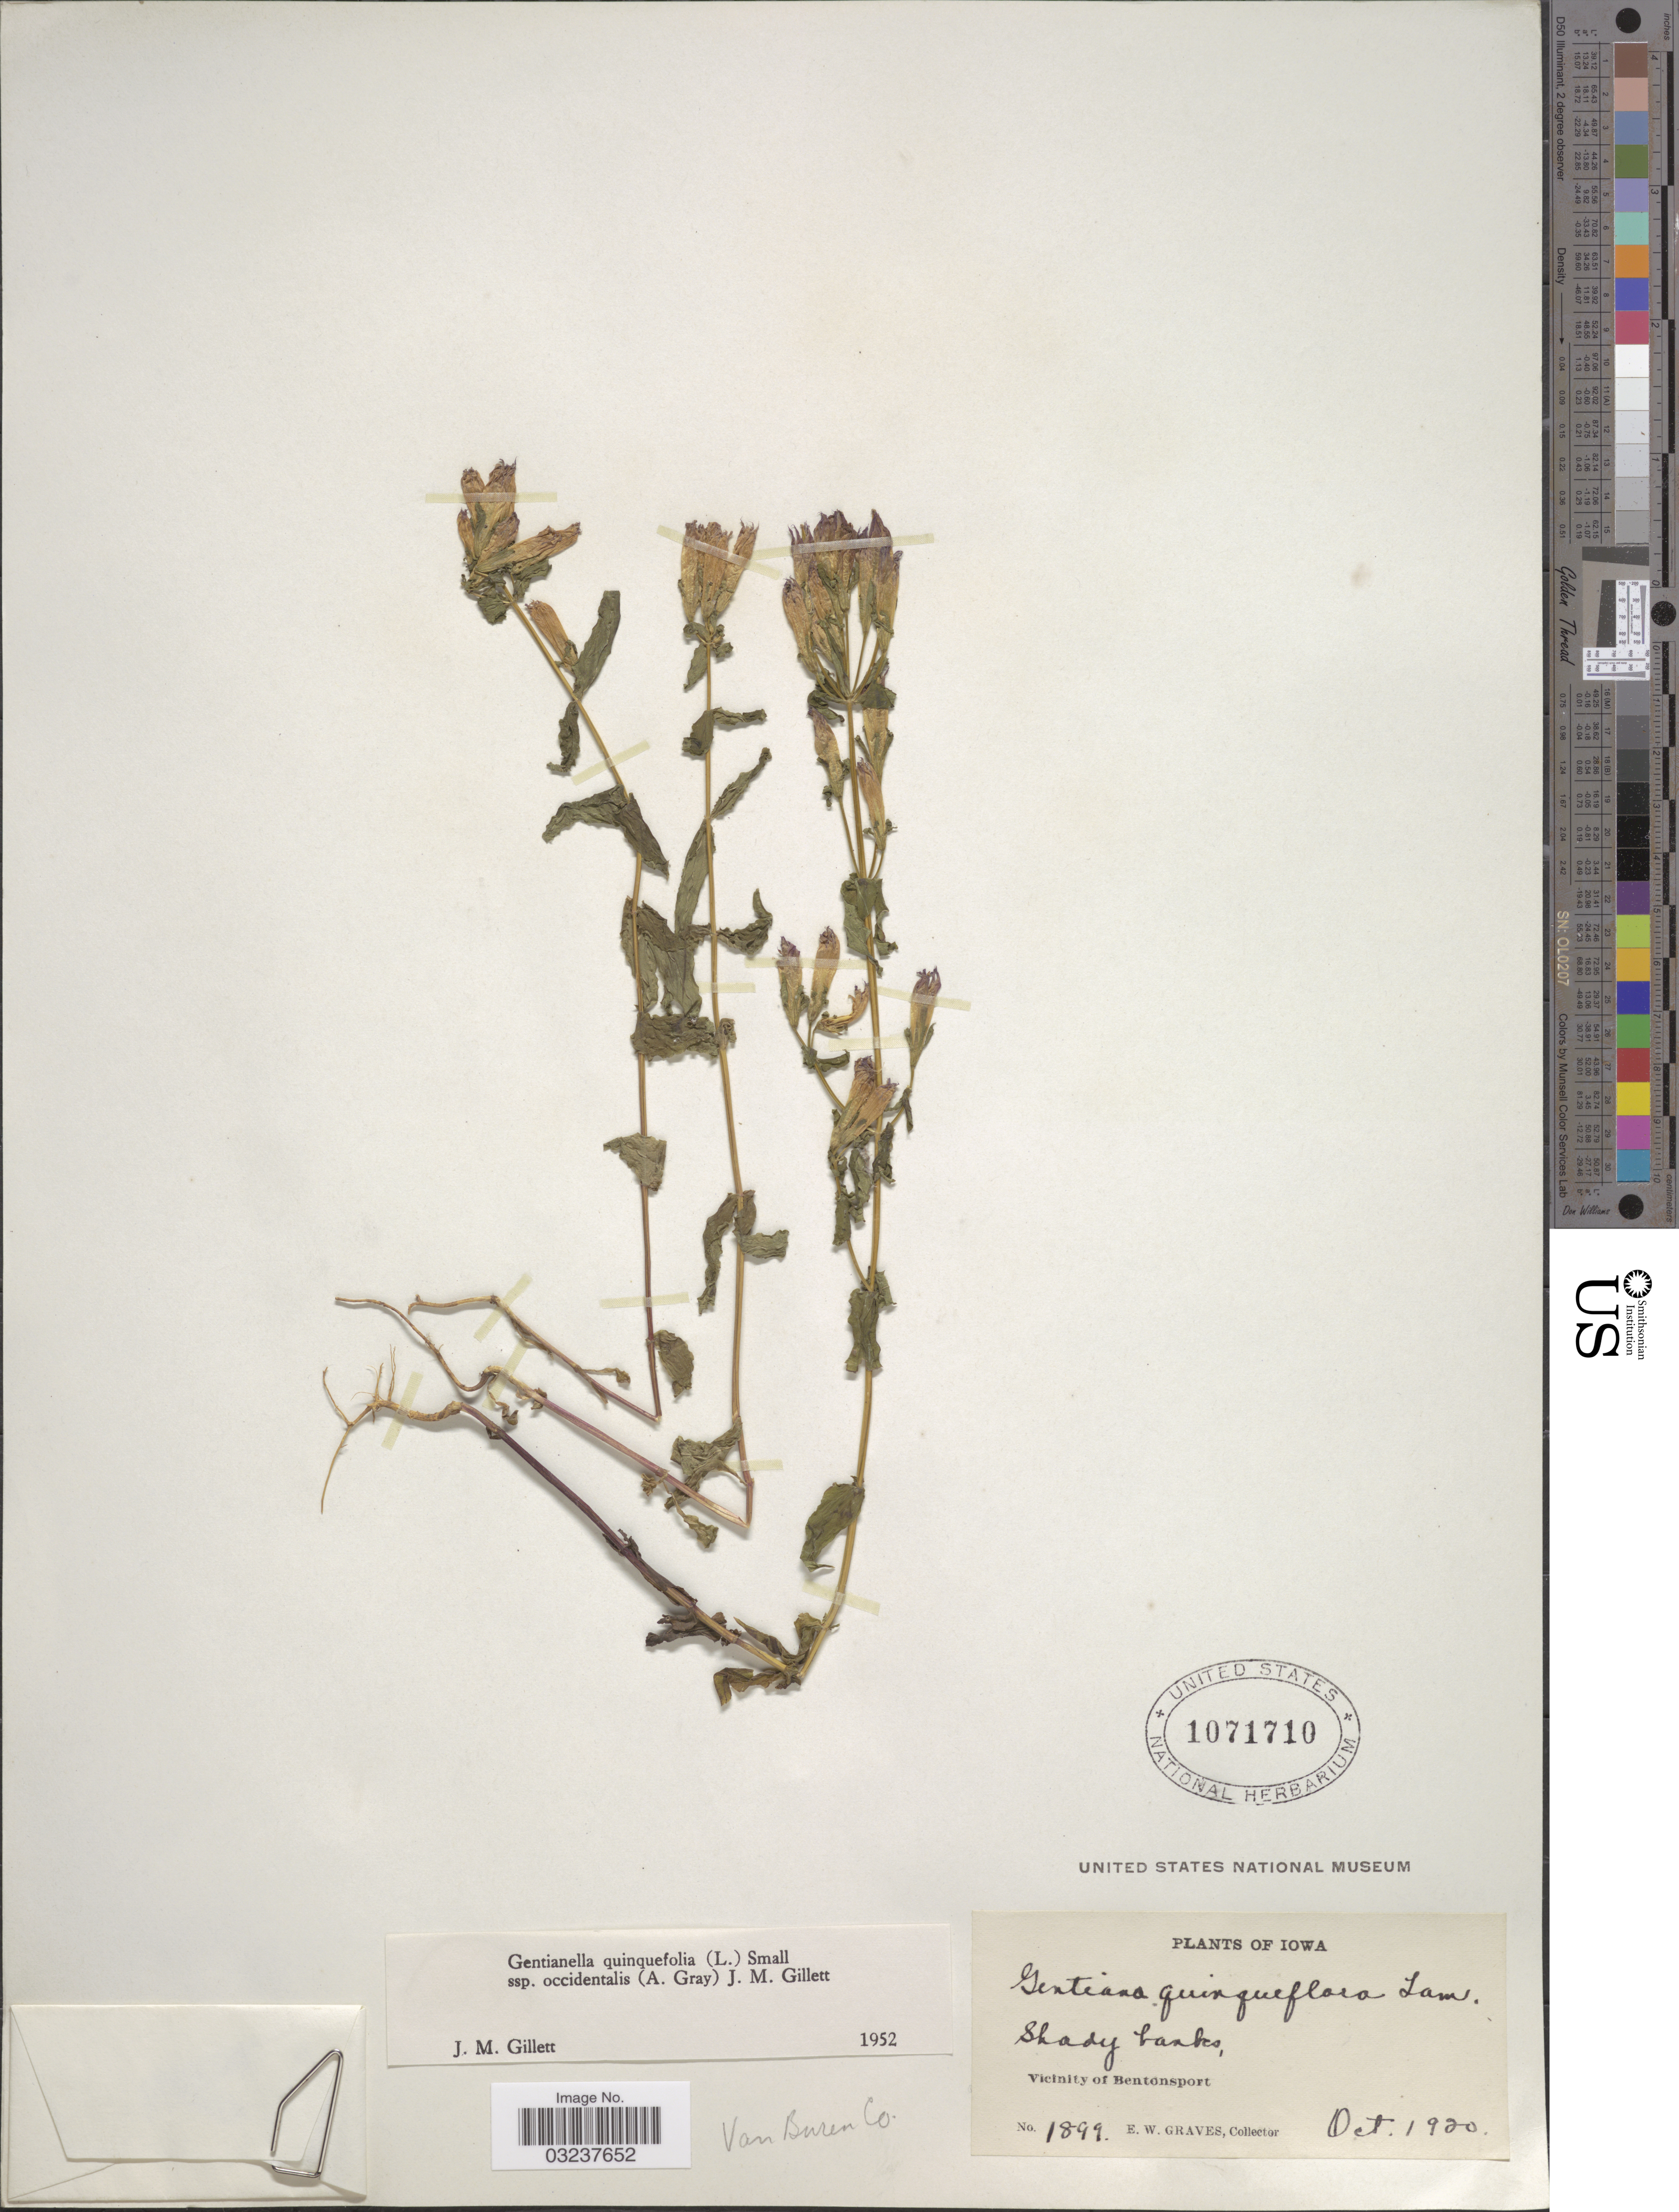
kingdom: Plantae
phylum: Tracheophyta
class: Magnoliopsida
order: Gentianales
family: Gentianaceae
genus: Gentianella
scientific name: Gentianella quinquefolia subsp. occidentalis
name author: (A. Gray) J.M. Gillett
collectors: E. Graves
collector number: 1899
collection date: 1930-10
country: United States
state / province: Iowa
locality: Vicinity of Bentonsport, Van Buren Co.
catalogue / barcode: US 1071710